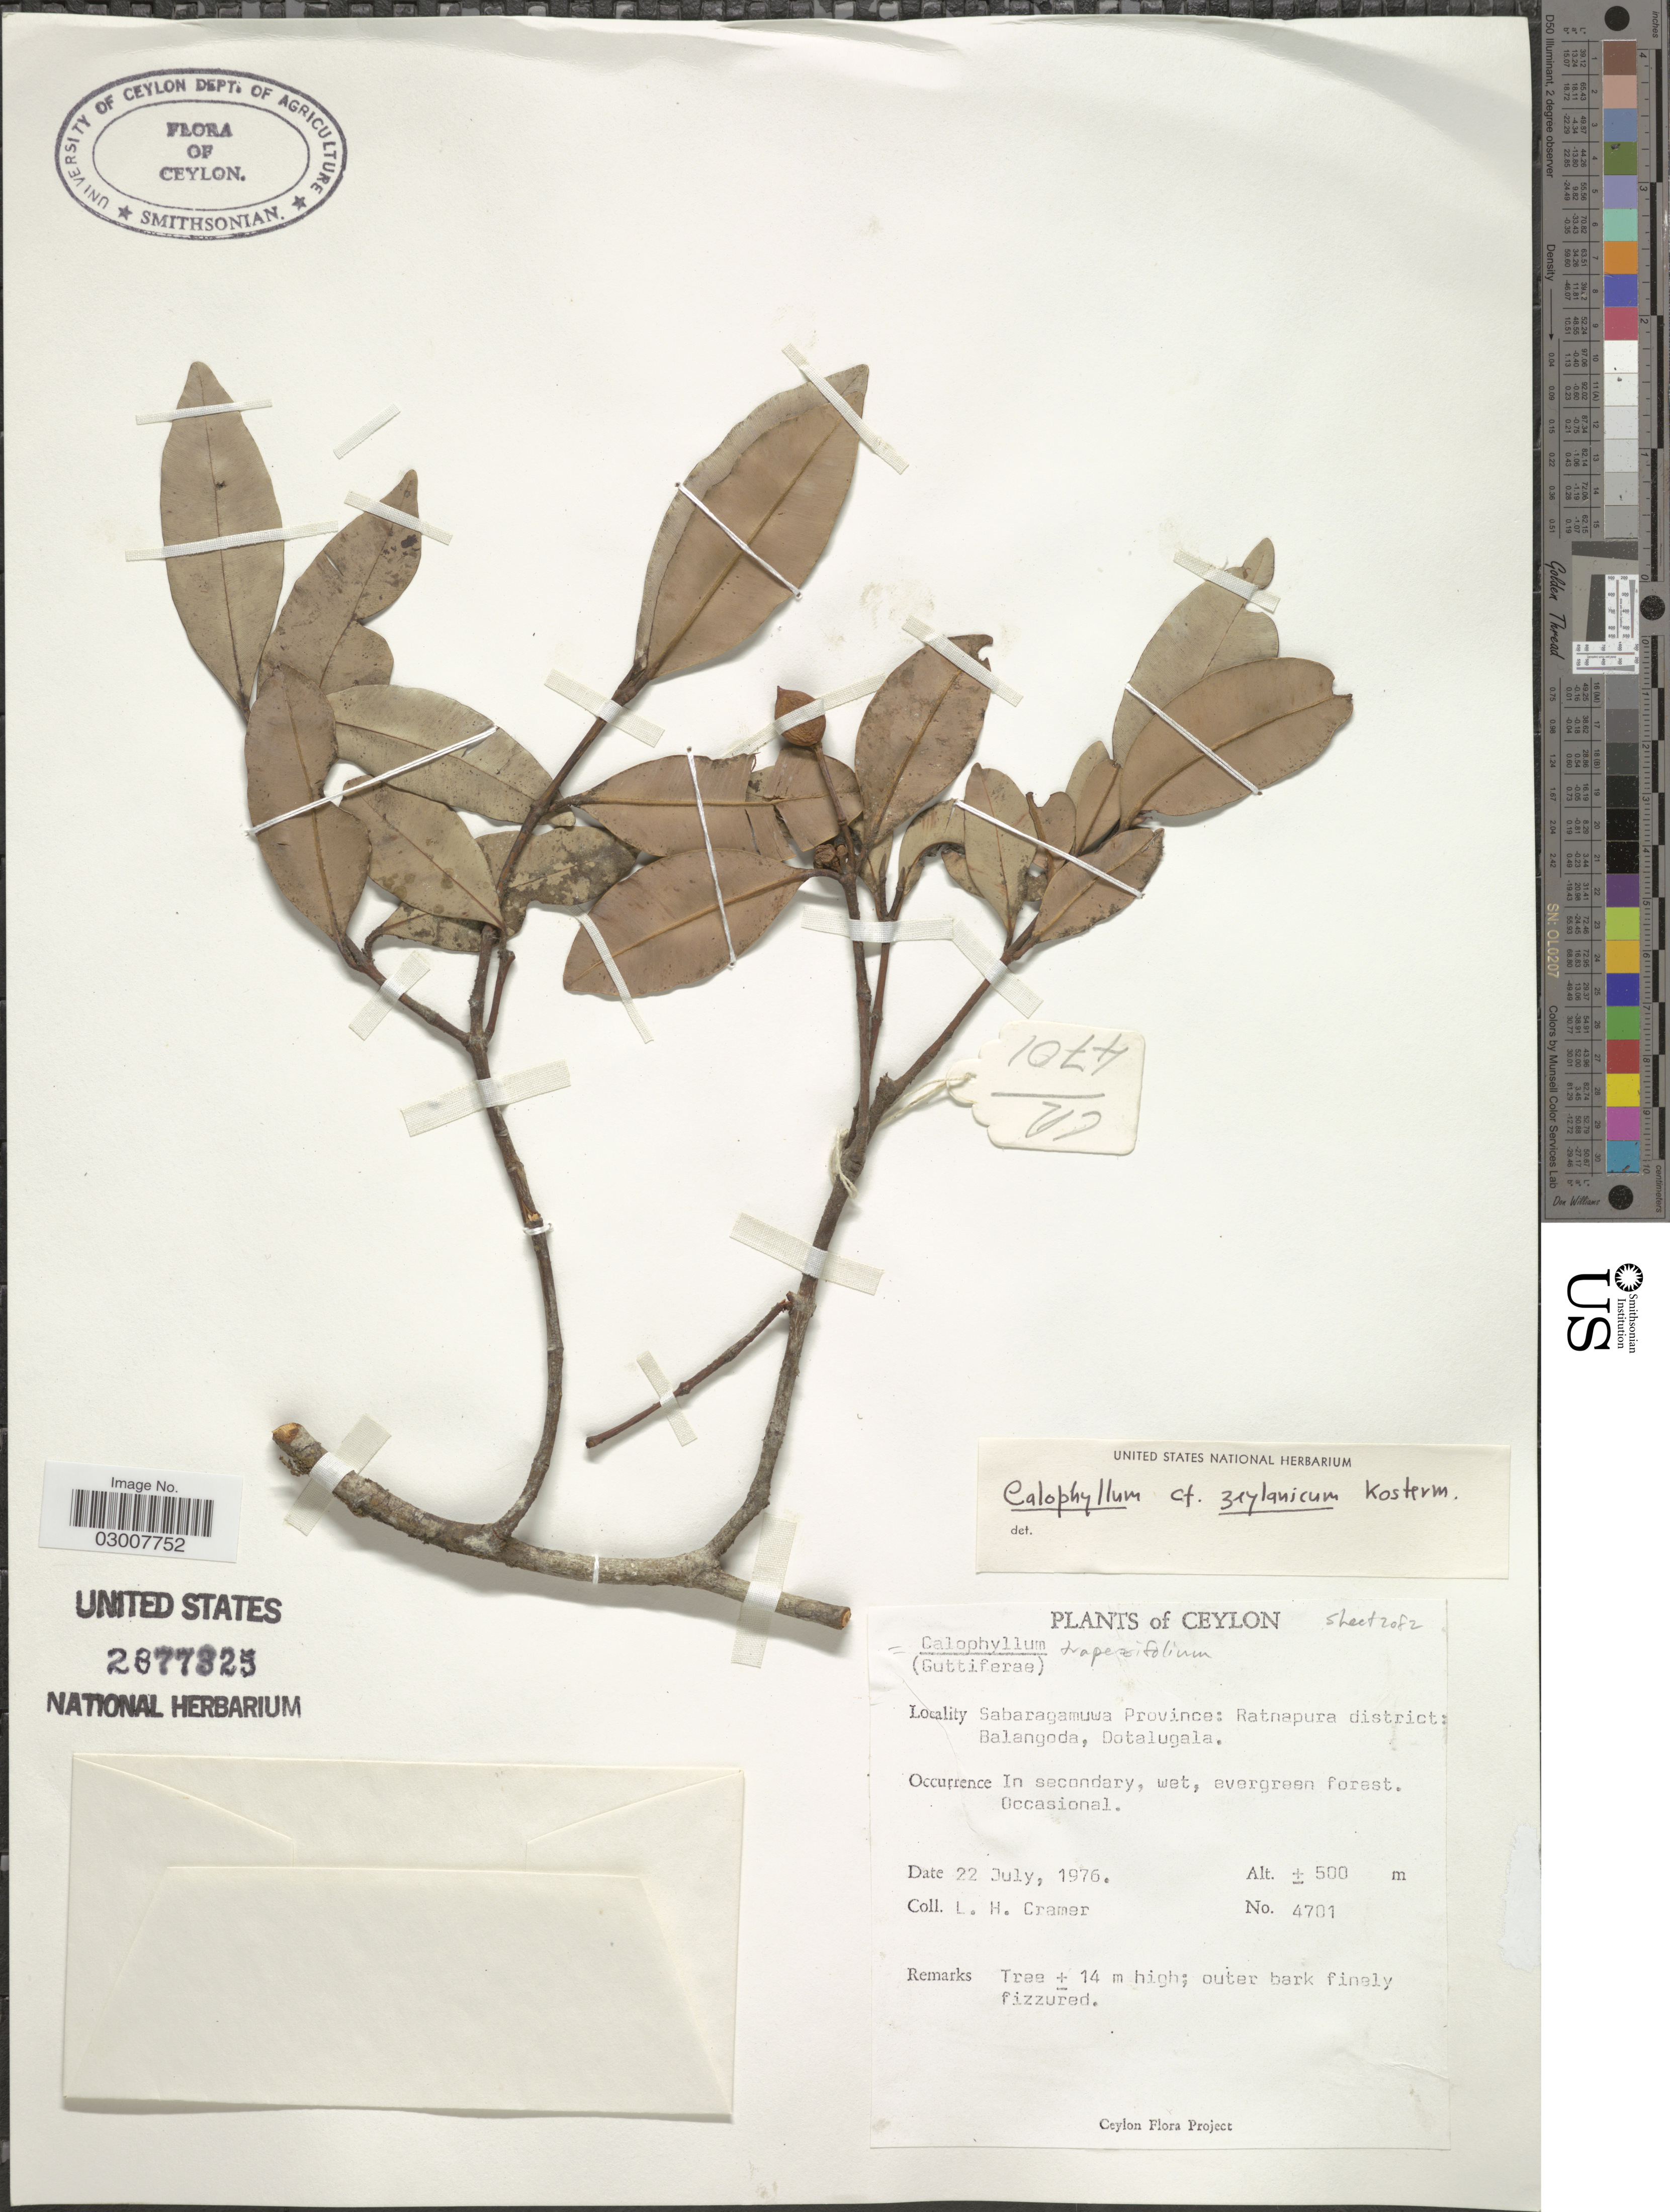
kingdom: Plantae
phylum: Tracheophyta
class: Magnoliopsida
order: Malpighiales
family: Calophyllaceae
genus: Calophyllum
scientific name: Calophyllum trapezifolium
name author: Thwaites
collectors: L. H. Cramer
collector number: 4701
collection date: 1976-07-22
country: Sri Lanka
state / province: Sabaragamuwa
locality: Ratnapura district: Balangoda, Dotalugala. Ceylon.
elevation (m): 500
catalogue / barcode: US 2877325